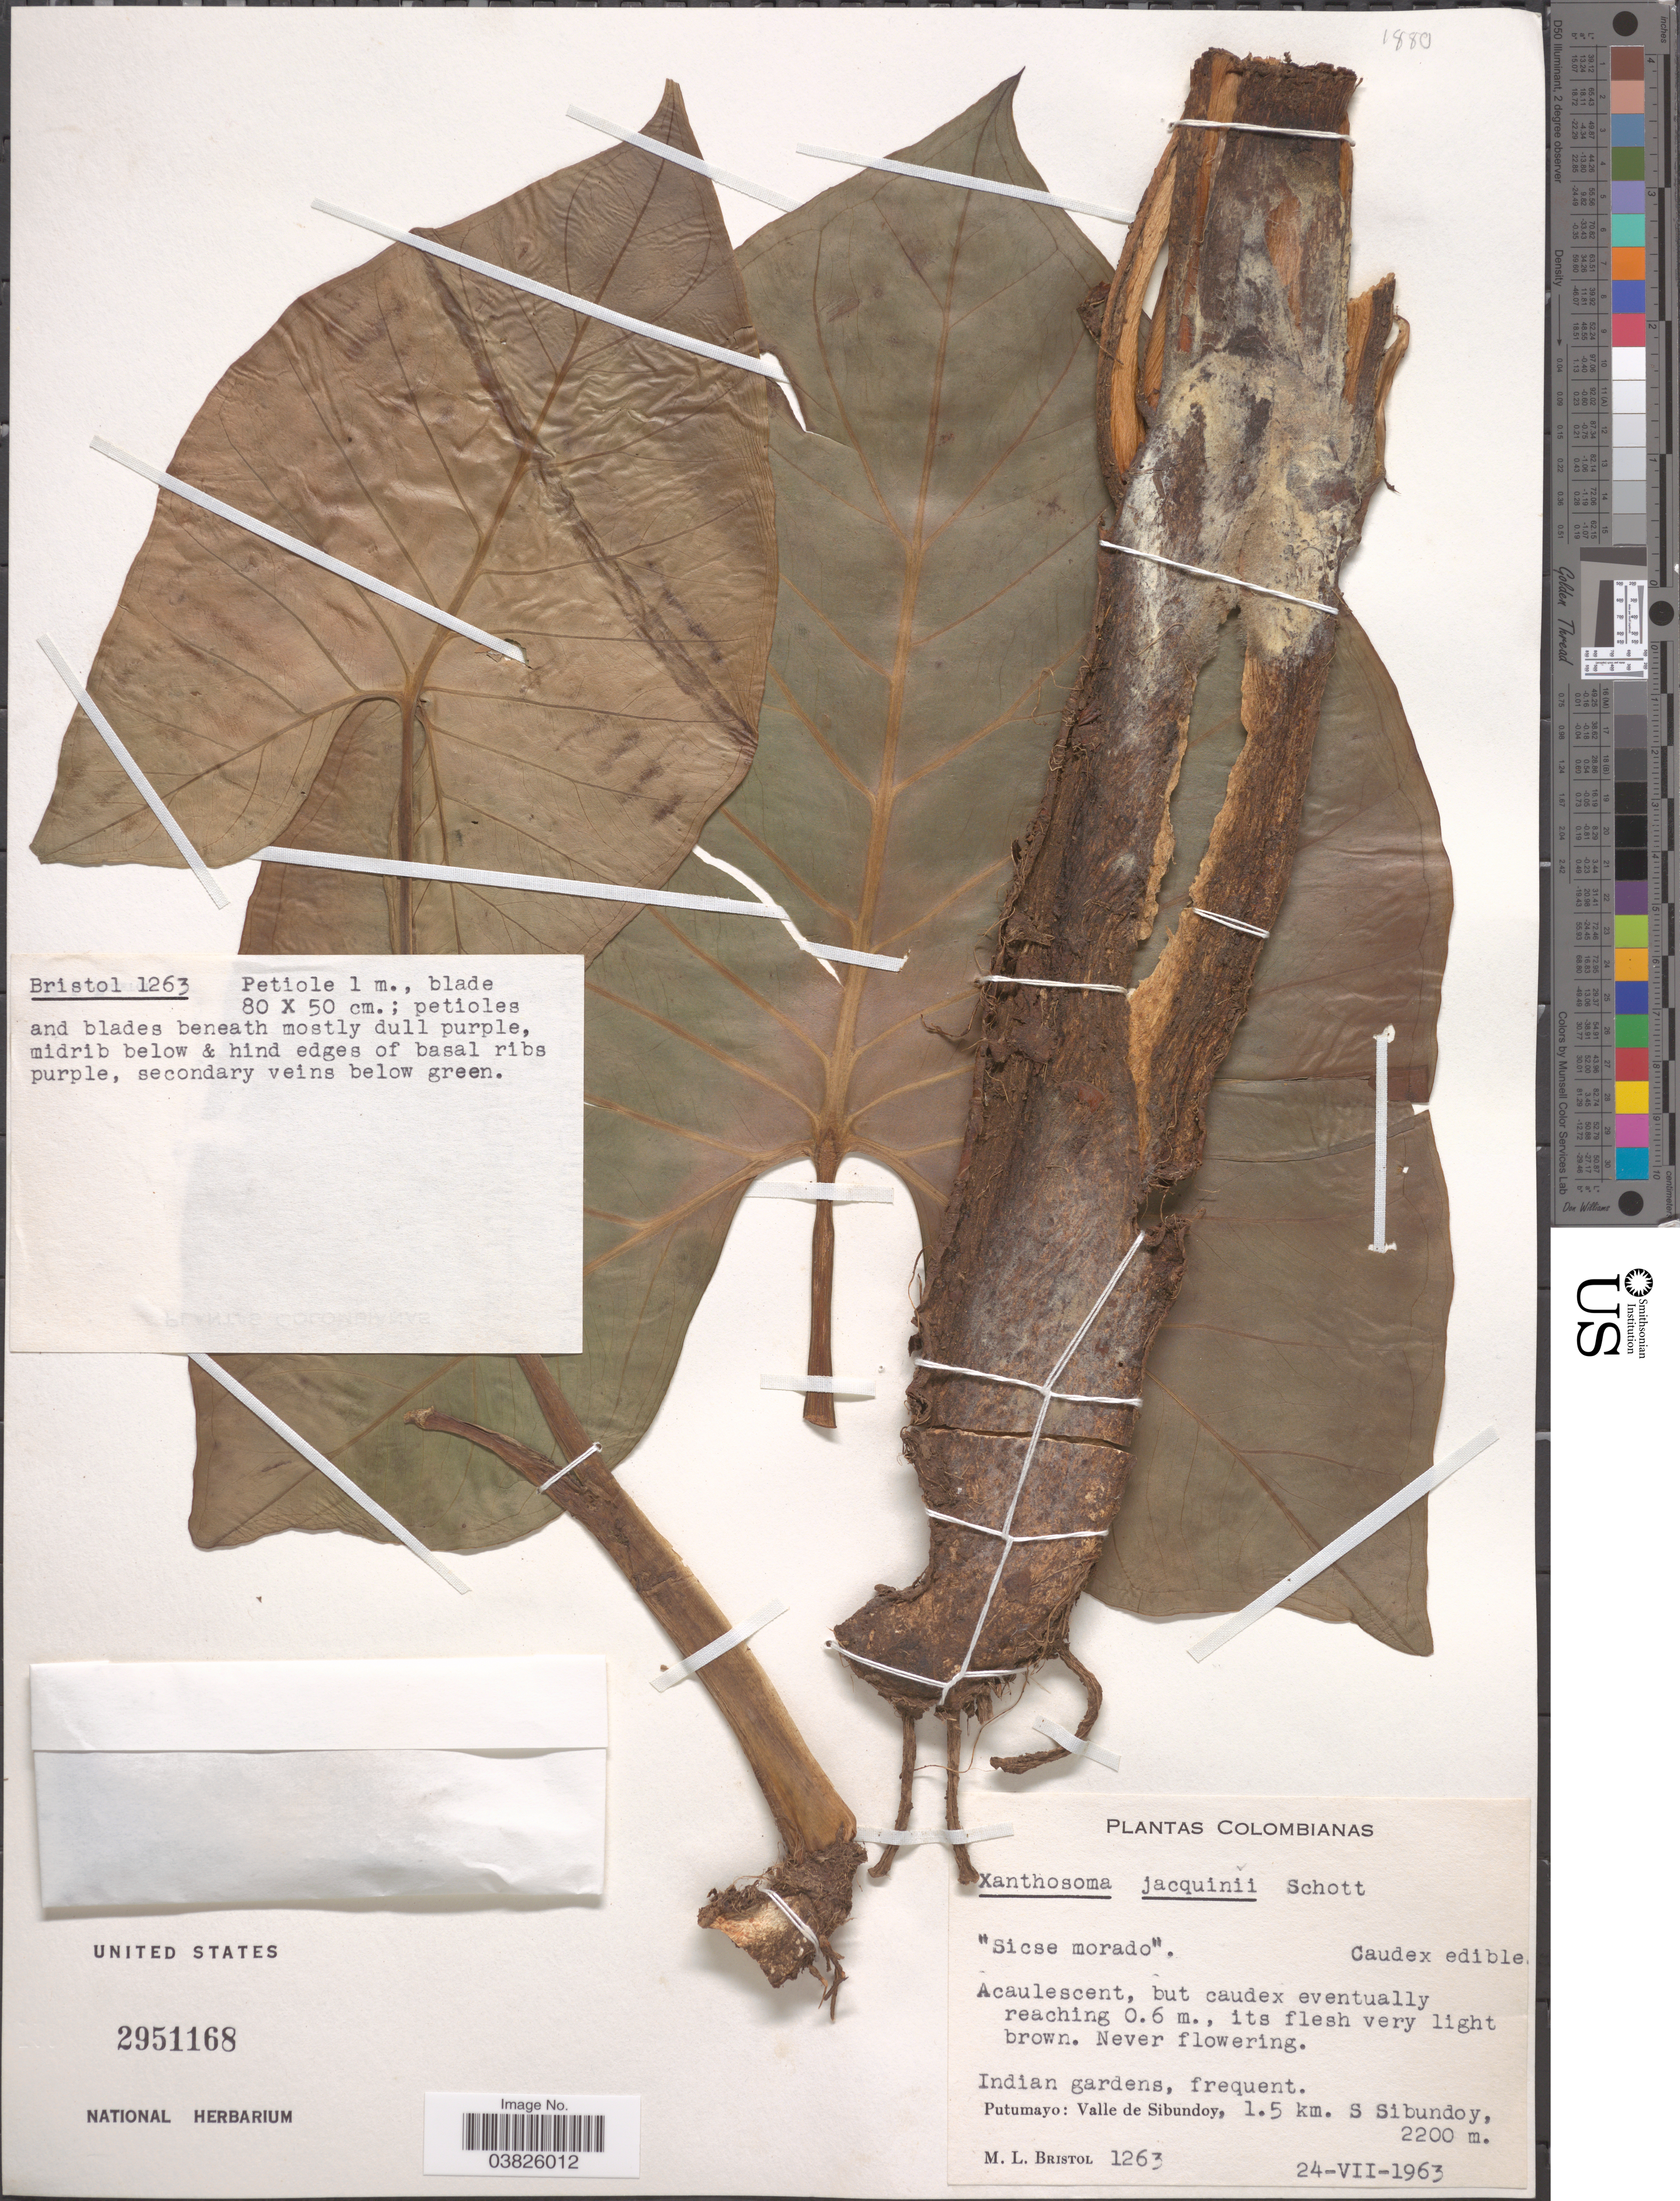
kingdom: Plantae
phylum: Tracheophyta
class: Liliopsida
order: Alismatales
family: Araceae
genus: Xanthosoma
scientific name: Xanthosoma jacquinii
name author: Schott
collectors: M. L. Bristol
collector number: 1263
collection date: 1963-07-24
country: Colombia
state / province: Putumayo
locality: Valle de Sibundoy, 1.5 km. S Sibundoy.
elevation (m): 2200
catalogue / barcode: US 2951168